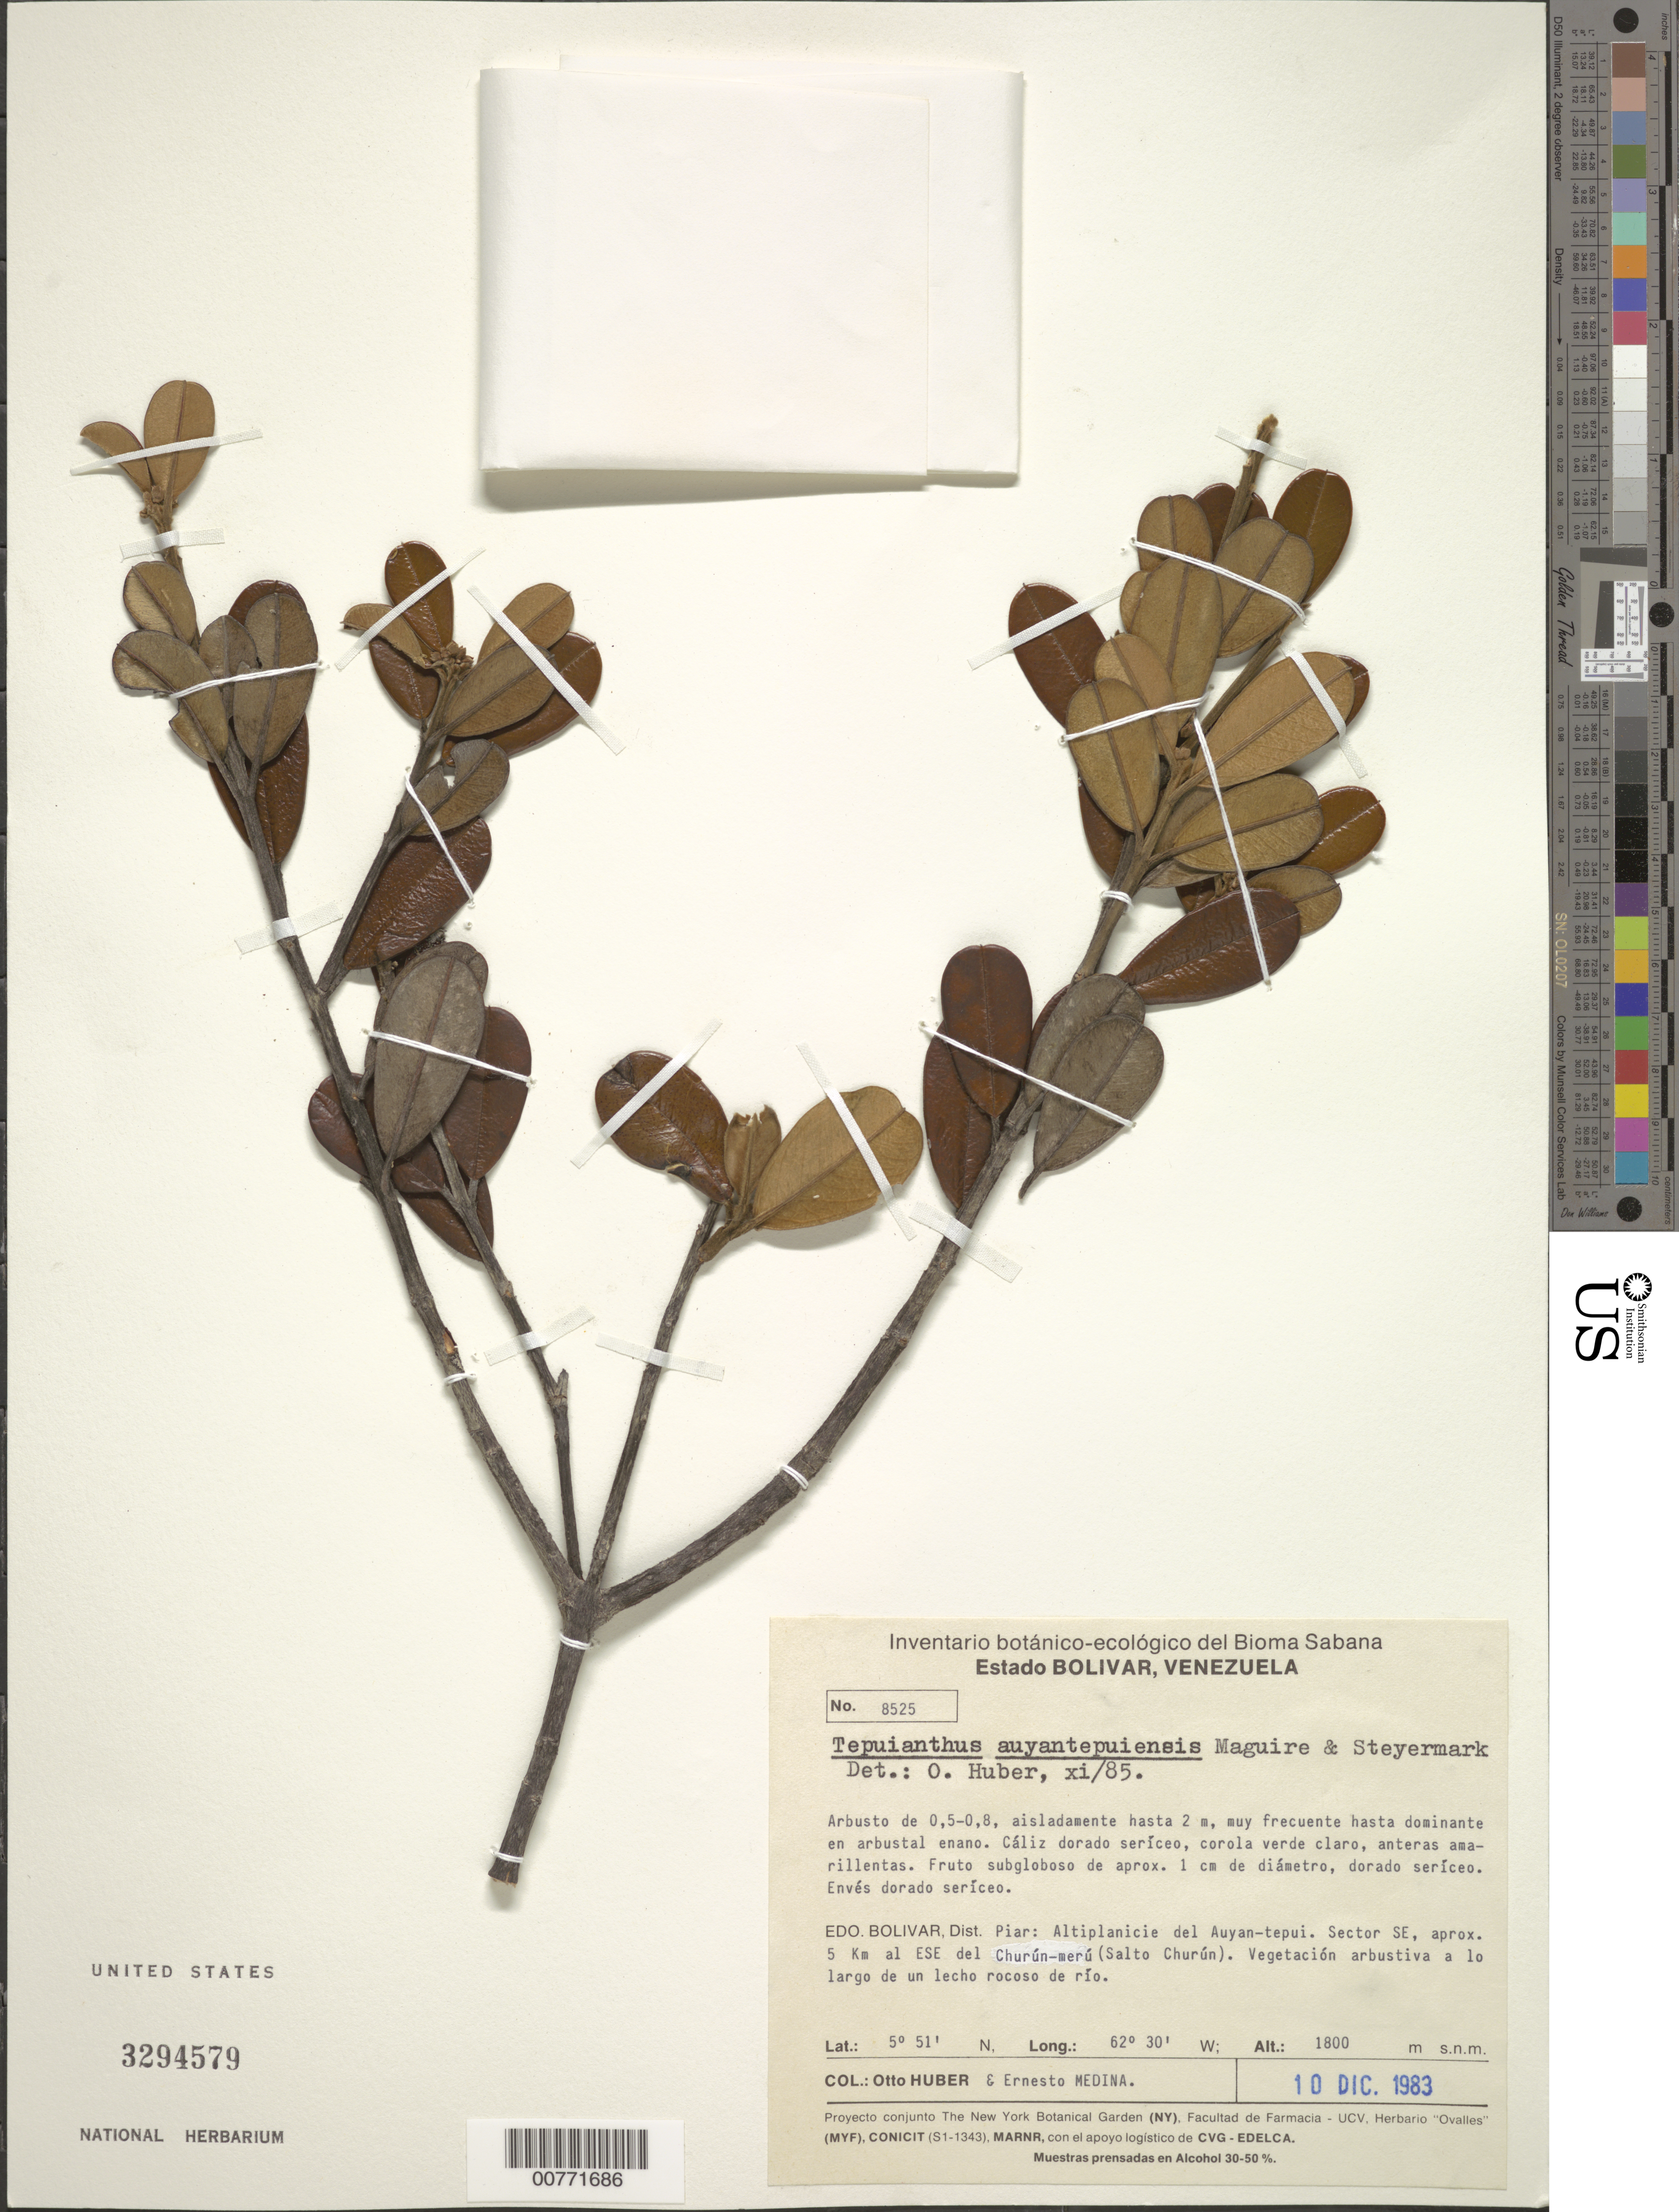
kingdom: Plantae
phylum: Tracheophyta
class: Magnoliopsida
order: Malvales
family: Thymelaeaceae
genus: Tepuianthus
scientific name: Tepuianthus auyantepuiensis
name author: Maguire & Steyerm.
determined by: Huber, Otto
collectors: O. Huber & E. Medina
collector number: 8525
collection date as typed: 10-Dec-83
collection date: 1983-12-10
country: Venezuela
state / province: Bolívar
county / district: Piar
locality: Auyan-tepuí, sect. SE, 5 km ESE del Churún-merú (Salto Churún)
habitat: Arbusto enano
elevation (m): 1800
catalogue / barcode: US 3294579